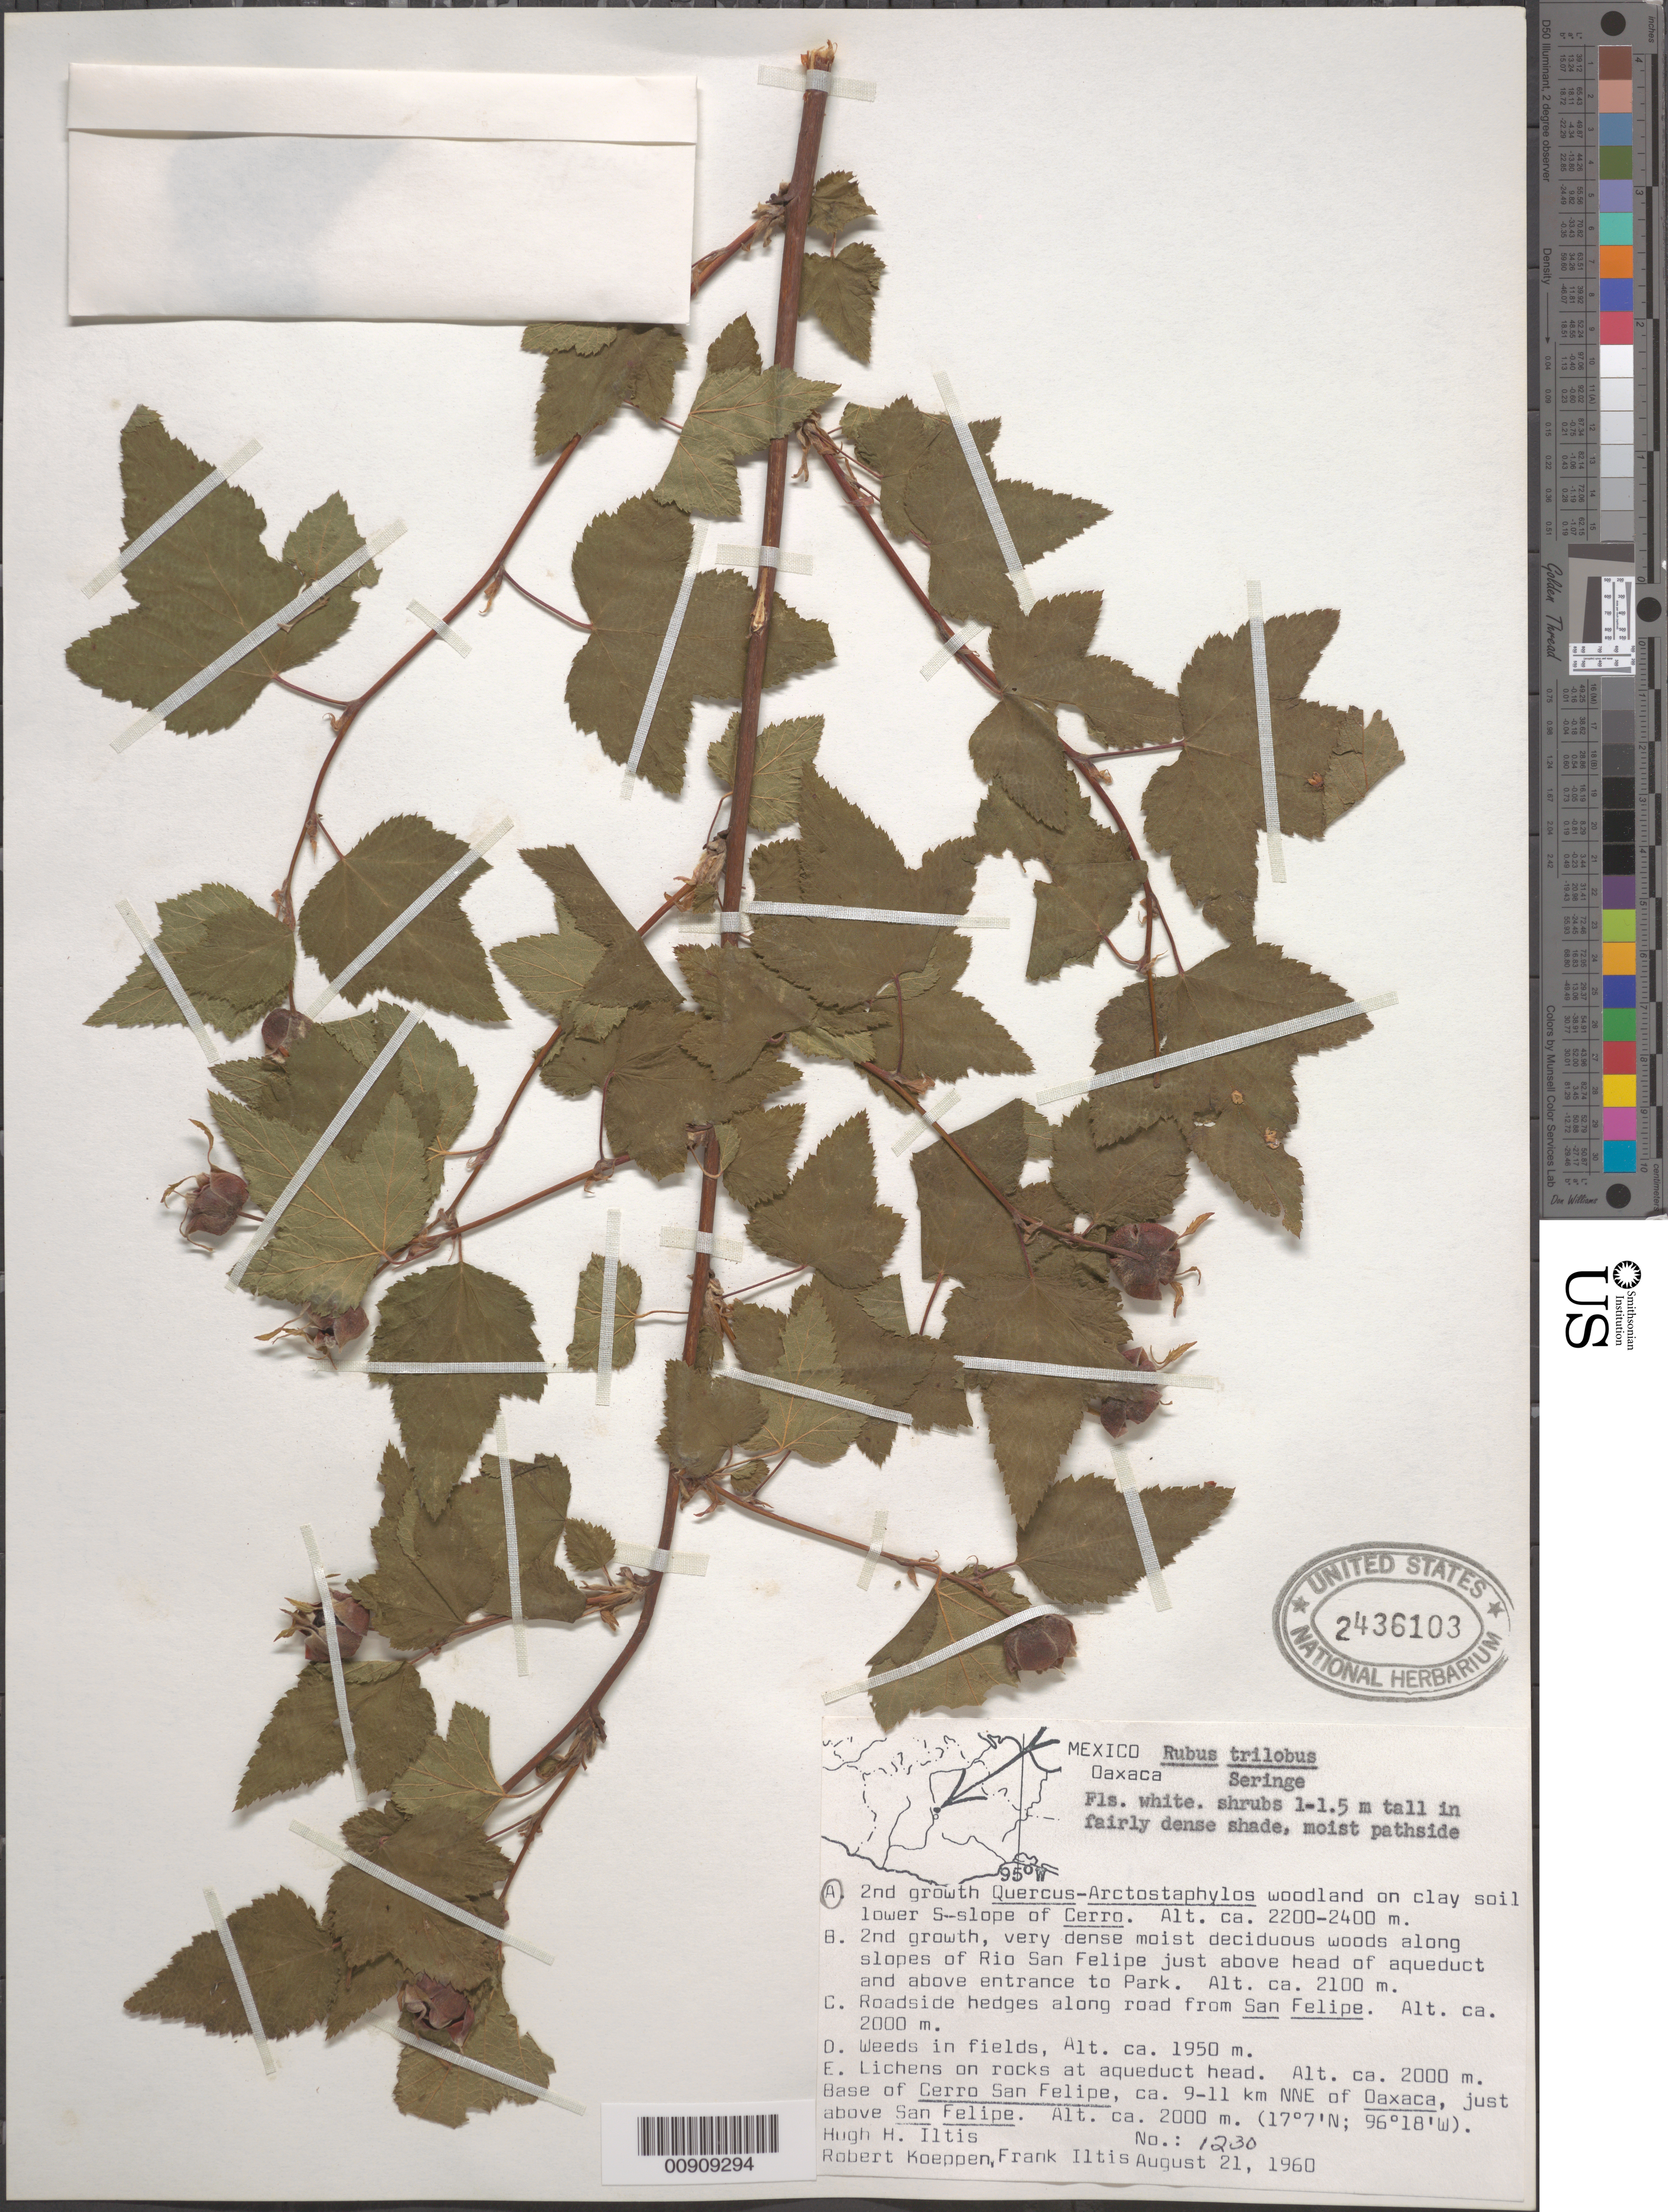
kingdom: Plantae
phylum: Tracheophyta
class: Magnoliopsida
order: Rosales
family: Rosaceae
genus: Rubus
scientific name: Rubus trilobus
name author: Moc. & Sessé ex Ser.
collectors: H. H. Iltis, R. C. Koeppen & F. Iltis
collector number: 1230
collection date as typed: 21 Aug 1960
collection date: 1960-08-21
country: Mexico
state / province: Oaxaca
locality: Base of Cerro San Felipe, ca. 9-11 km. NNE of Oaxaca, just above San Felipe.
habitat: In fairly dense shade, moist pathside. 2nd growth Quercus-Arctostaphylos woodland on clay soil lower S-slope of Cerro.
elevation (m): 2400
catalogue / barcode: US 2436103